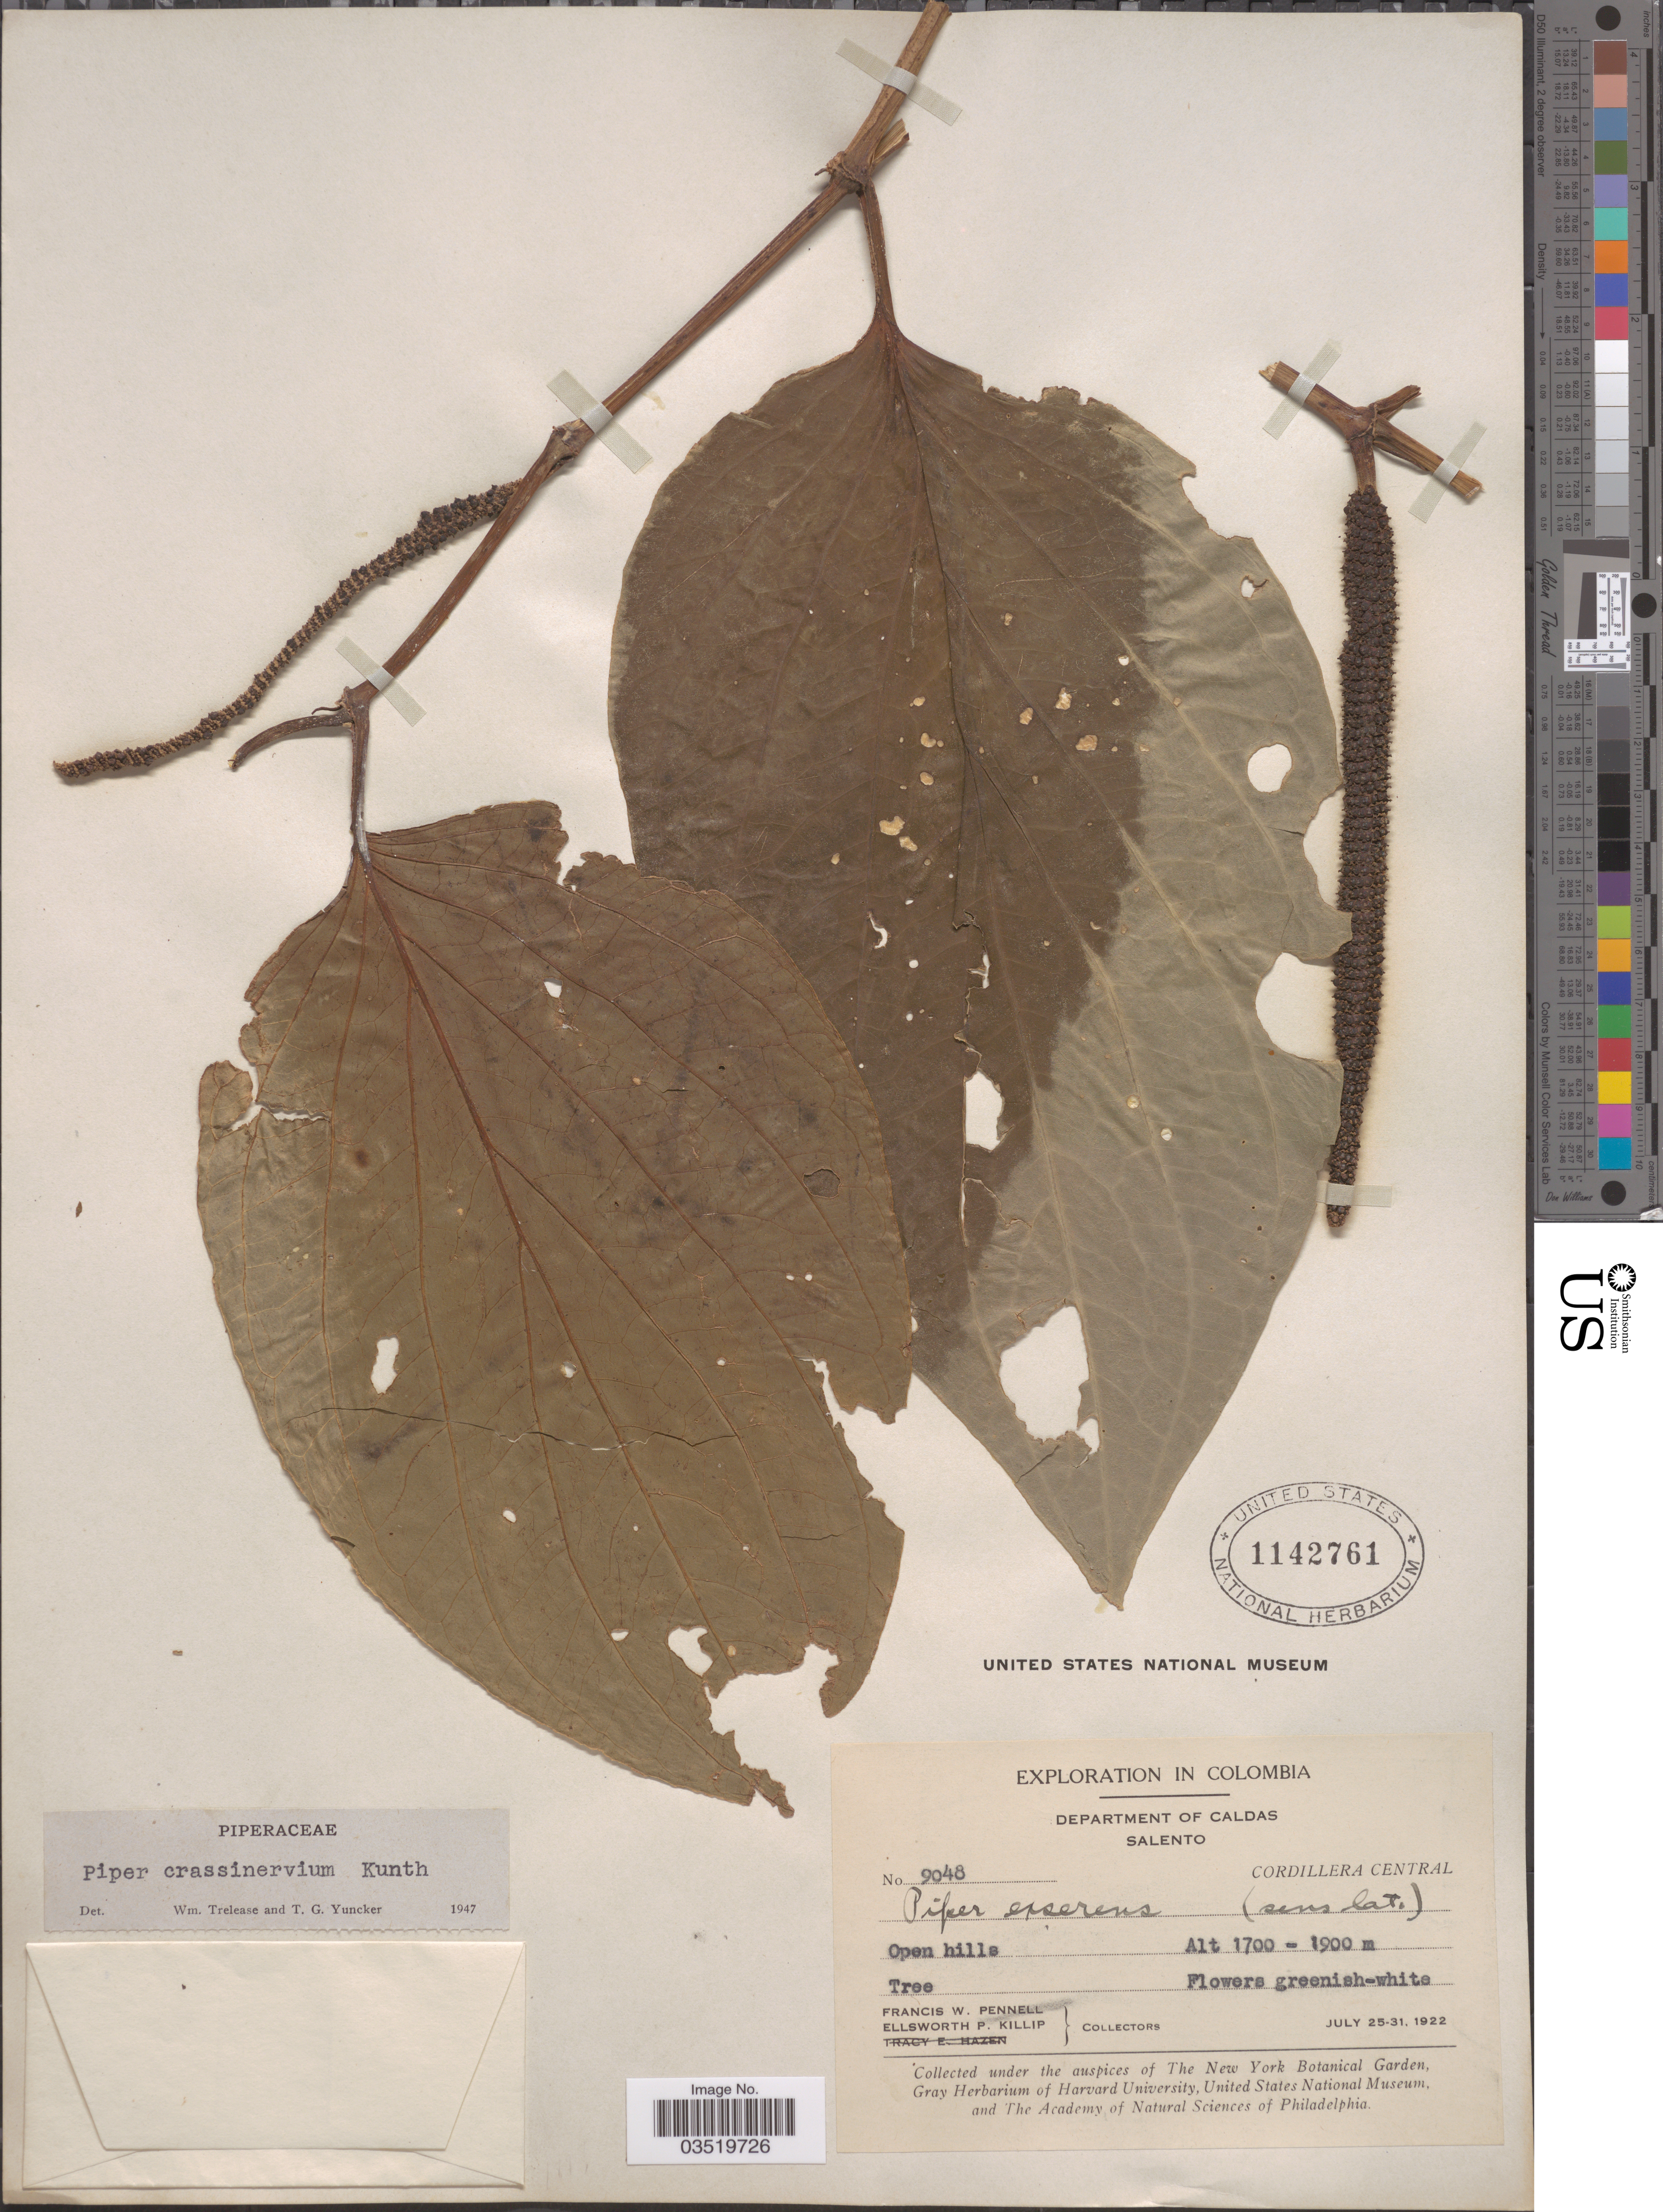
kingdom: Plantae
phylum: Tracheophyta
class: Magnoliopsida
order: Piperales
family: Piperaceae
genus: Piper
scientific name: Piper crassinervium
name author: Kunth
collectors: F. W. Pennell & E. P. Killip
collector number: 9048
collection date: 1922-07-25/1922-07-31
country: Colombia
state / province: Caldas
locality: Department of Caldas. Salento. Cordillera Central.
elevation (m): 1700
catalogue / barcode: US 1142761